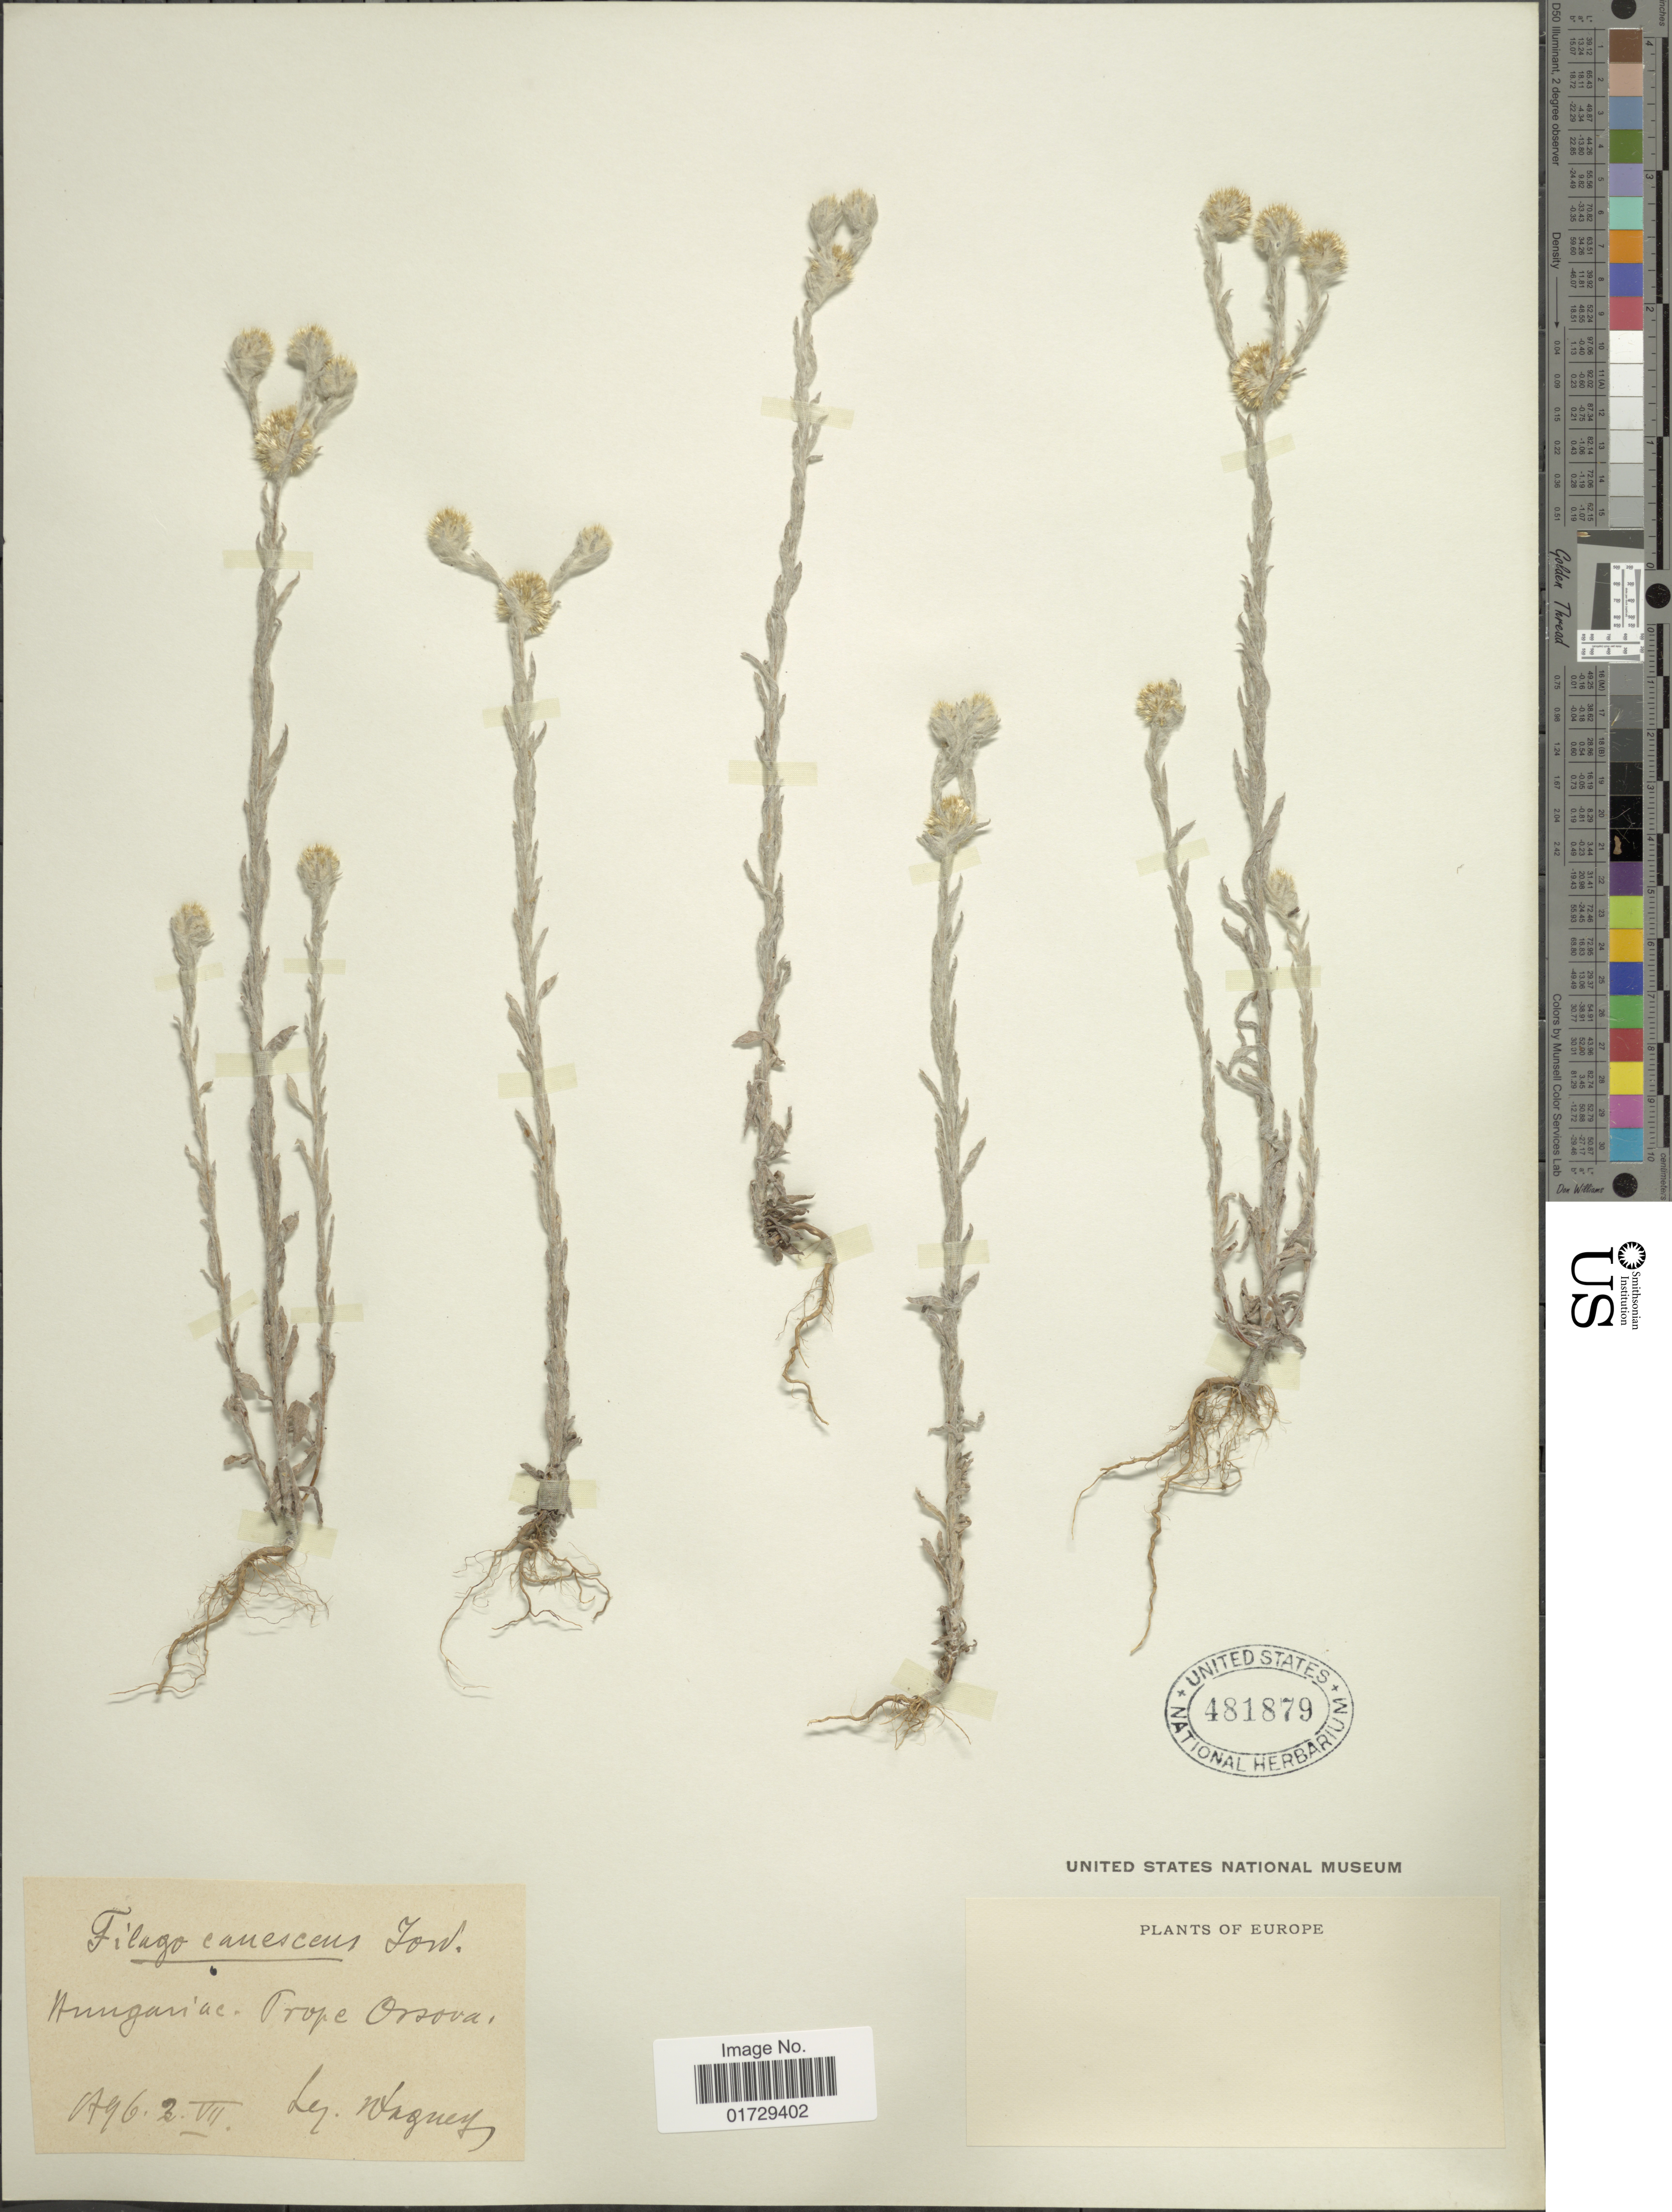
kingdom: Plantae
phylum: Tracheophyta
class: Magnoliopsida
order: Asterales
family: Asteraceae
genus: Filago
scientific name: Filago canescens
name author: G.E. Sm. ex Bab.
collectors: -- Wagner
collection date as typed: Transcribed d/m/y: 2/7/96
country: Hungary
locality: Prope Orsova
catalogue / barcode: US 481879